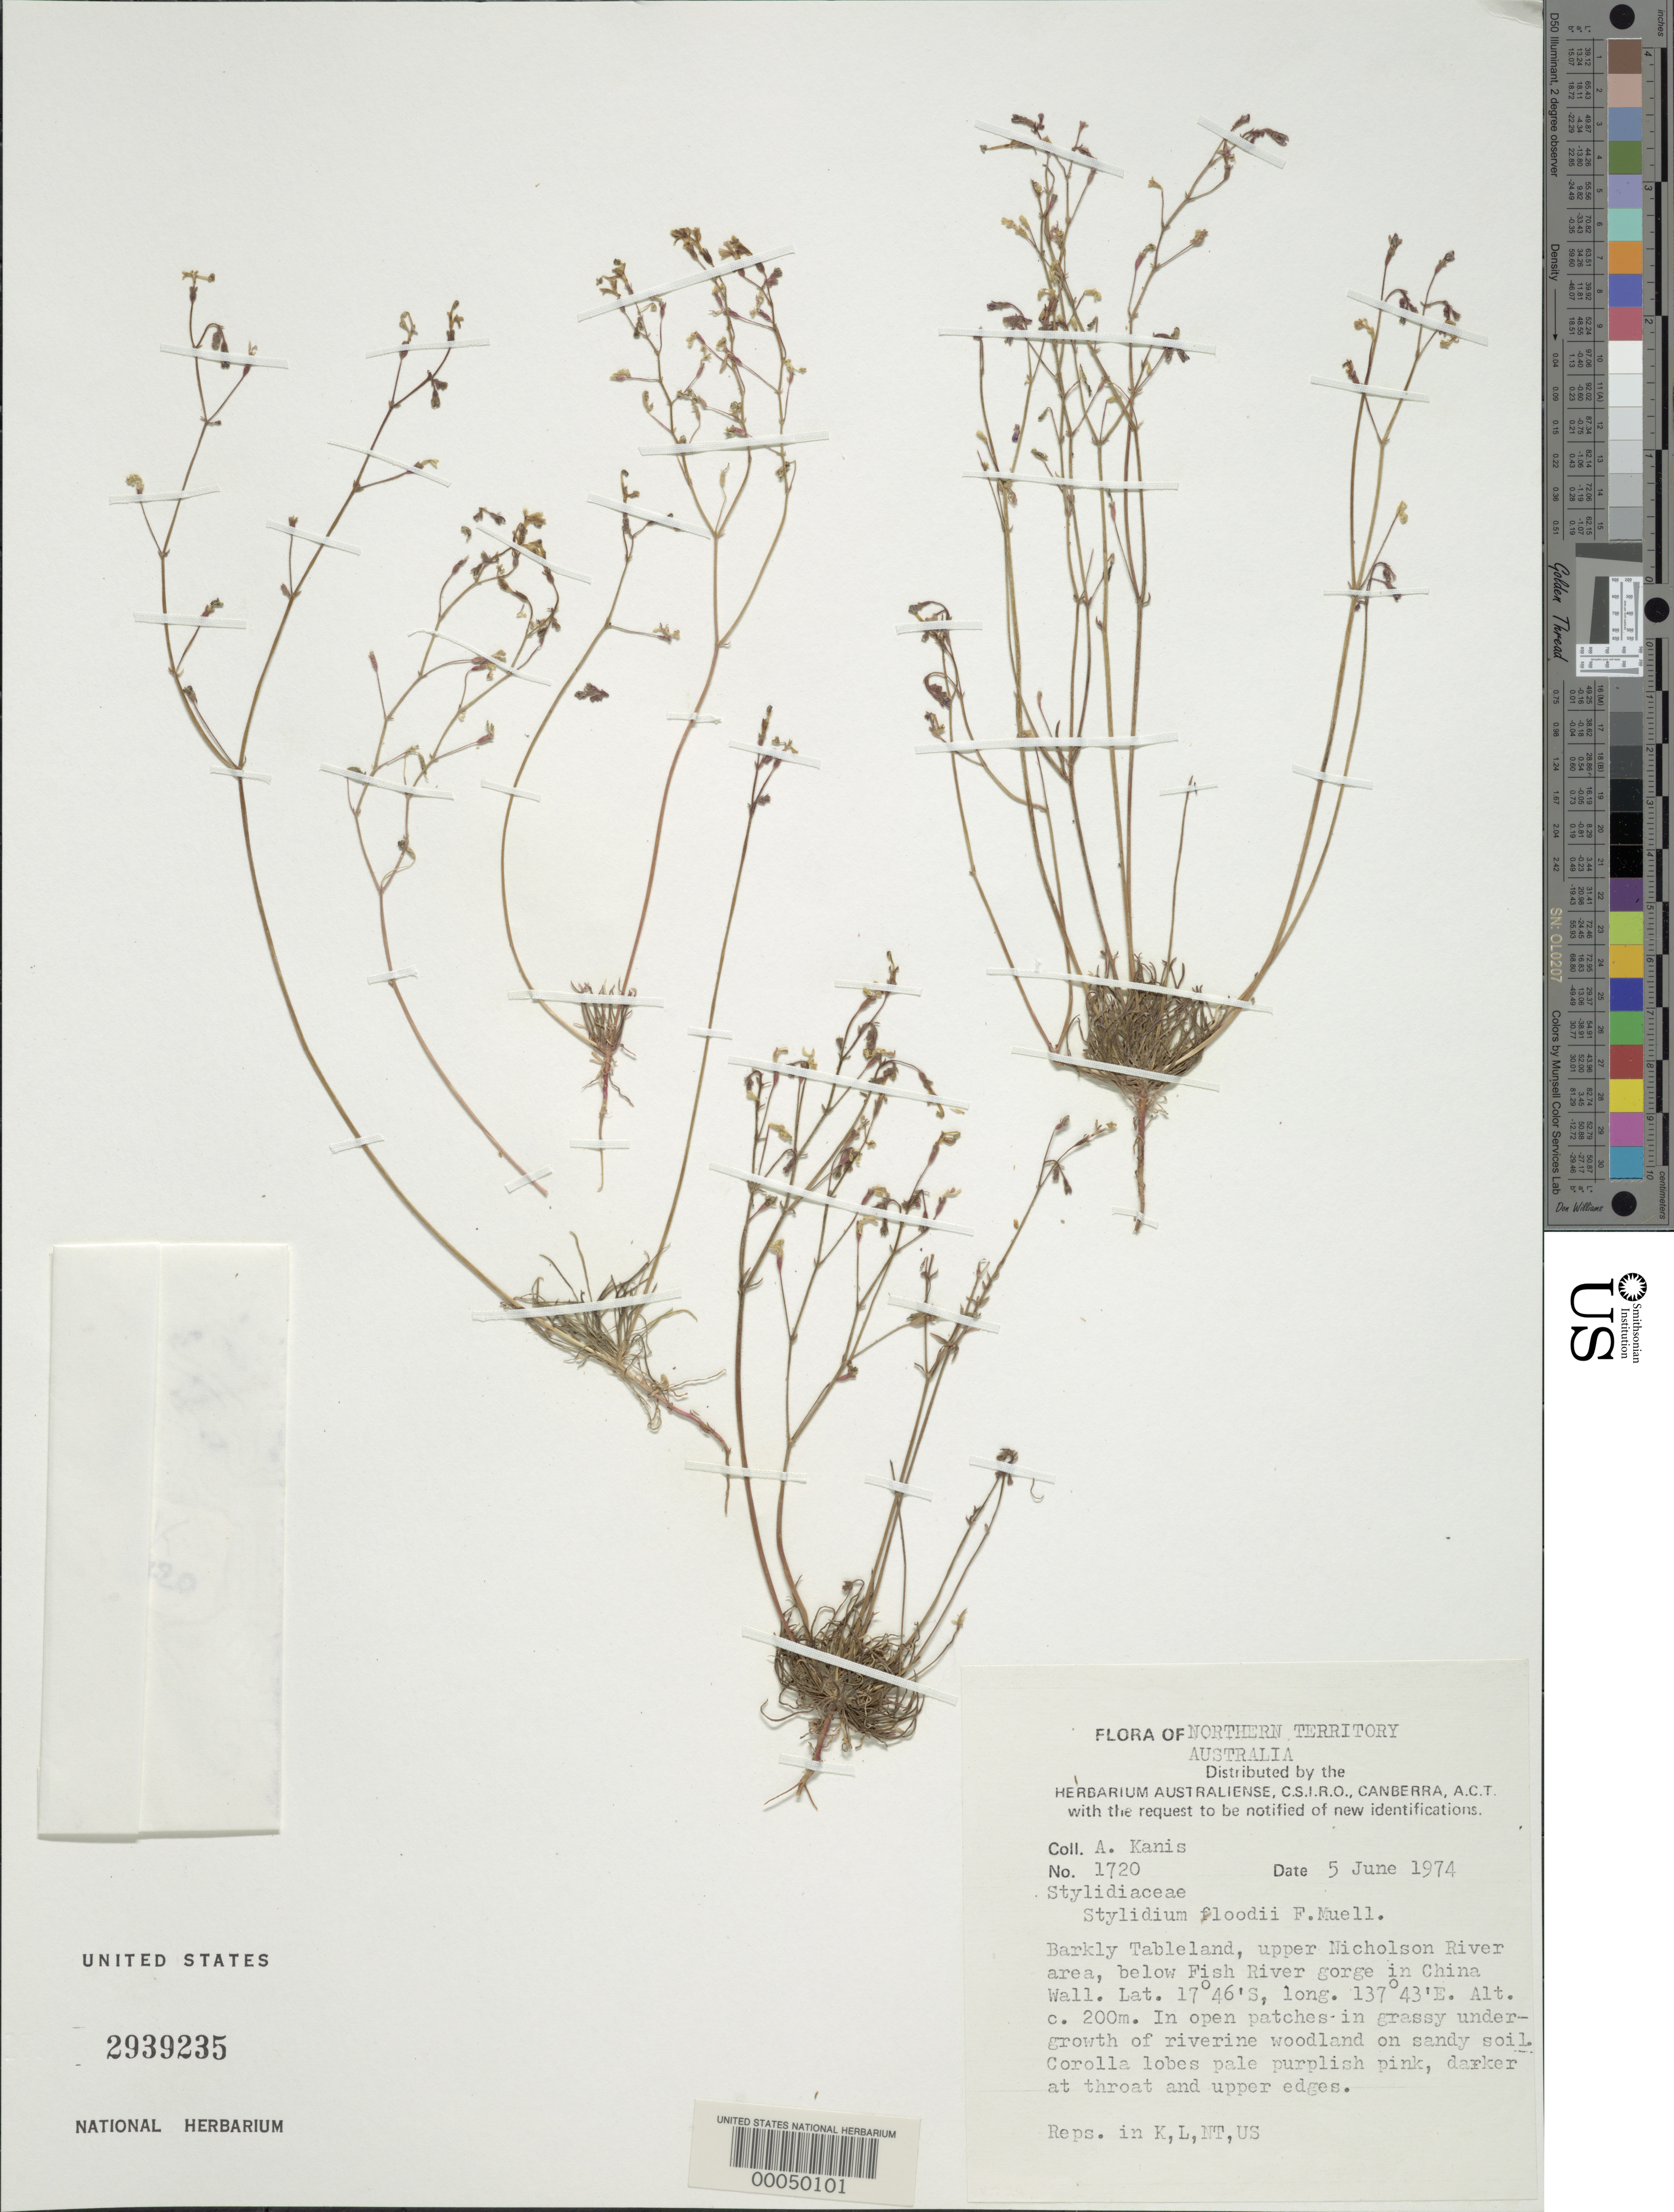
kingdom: Plantae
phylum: Tracheophyta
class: Magnoliopsida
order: Asterales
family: Stylidiaceae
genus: Stylidium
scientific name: Stylidium floodii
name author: F. Muell.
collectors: A. Kanis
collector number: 1720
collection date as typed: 05 Jun 1974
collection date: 1974-06-05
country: Australia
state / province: Northern Territory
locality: Barkly tableland, upper nicholson river area, below fish river g orge in china wall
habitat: Open patches in grassy riverine woodland, sandy soil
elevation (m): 0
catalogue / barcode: US 2939235